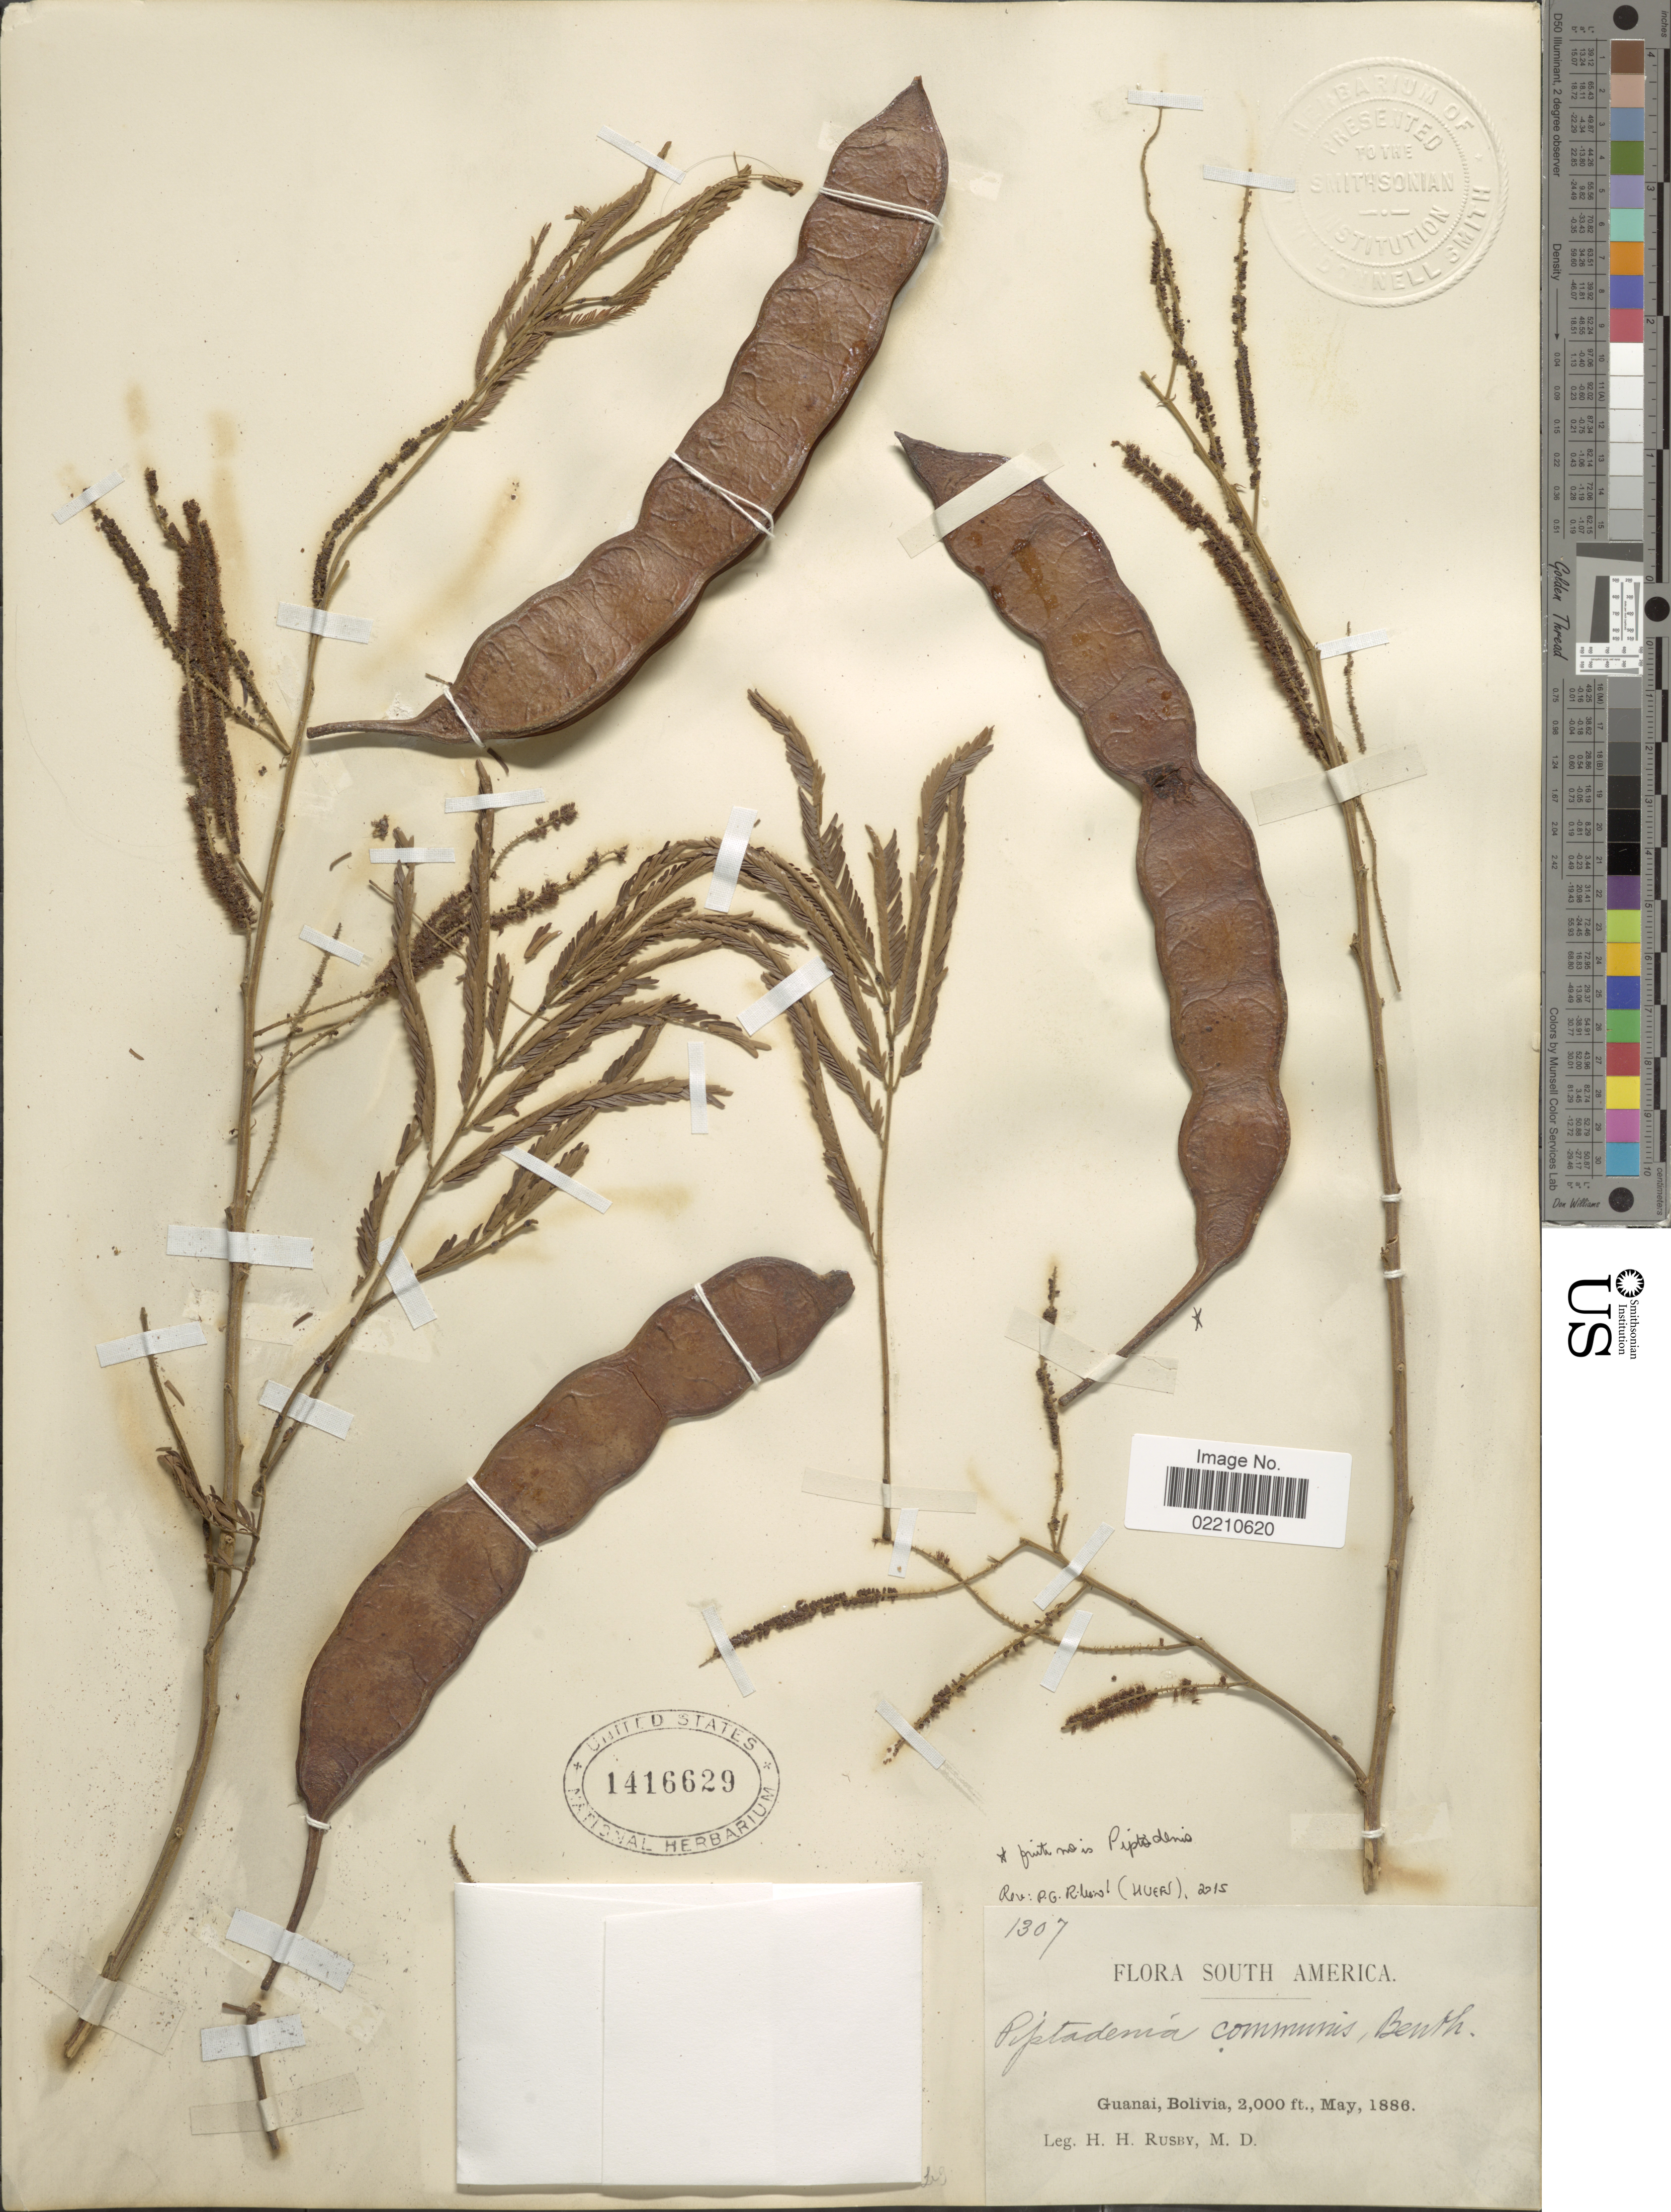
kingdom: Plantae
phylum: Tracheophyta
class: Magnoliopsida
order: Fabales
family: Fabaceae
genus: Piptadenia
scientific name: Piptadenia gonoacantha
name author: (Mart.) J.F. Macbr.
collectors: H. H. Rusby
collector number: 1307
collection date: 1886-05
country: Bolivia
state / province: La Páz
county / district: Larecaja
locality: Guanay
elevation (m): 610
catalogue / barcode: US 1416629